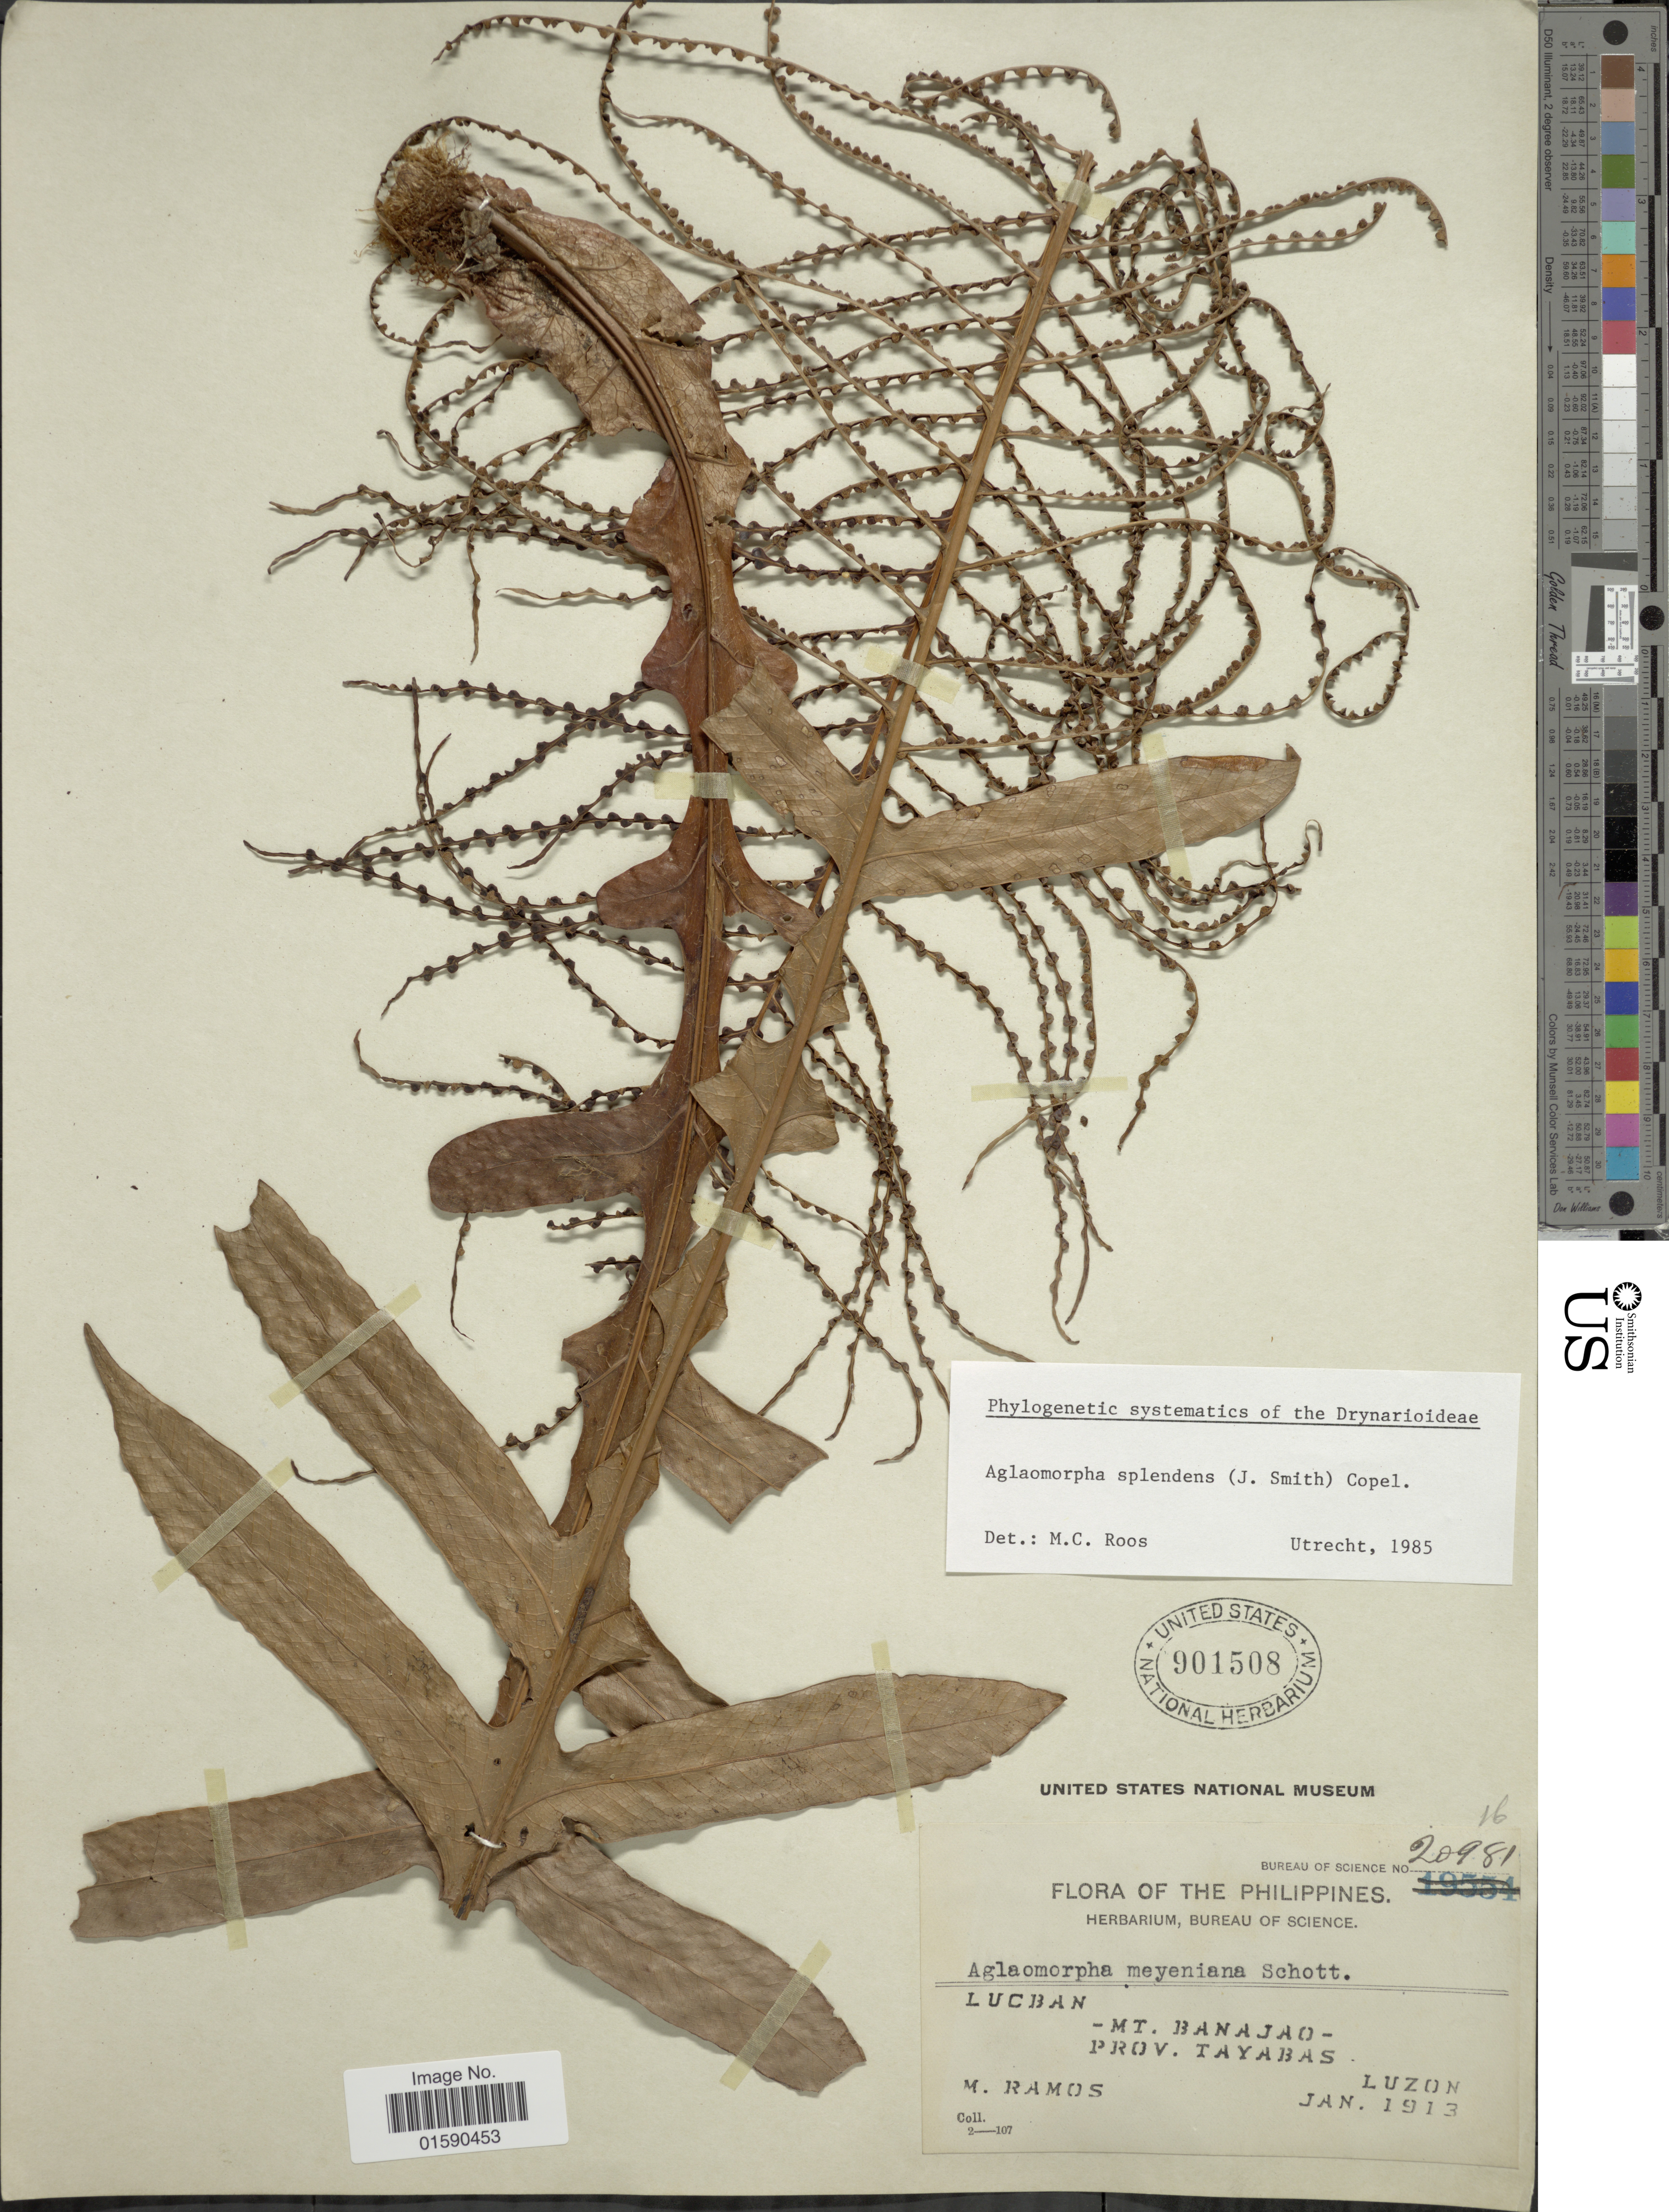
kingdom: Plantae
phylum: Tracheophyta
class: Polypodiopsida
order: Polypodiales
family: Polypodiaceae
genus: Aglaomorpha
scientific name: Aglaomorpha splendens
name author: (J. Sm.) Copel.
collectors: M. Ramos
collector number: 20981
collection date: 1913-01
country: Philippines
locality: Lucban. Mt. Banajao. Prov. Tayabas, Luzon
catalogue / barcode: US 901508